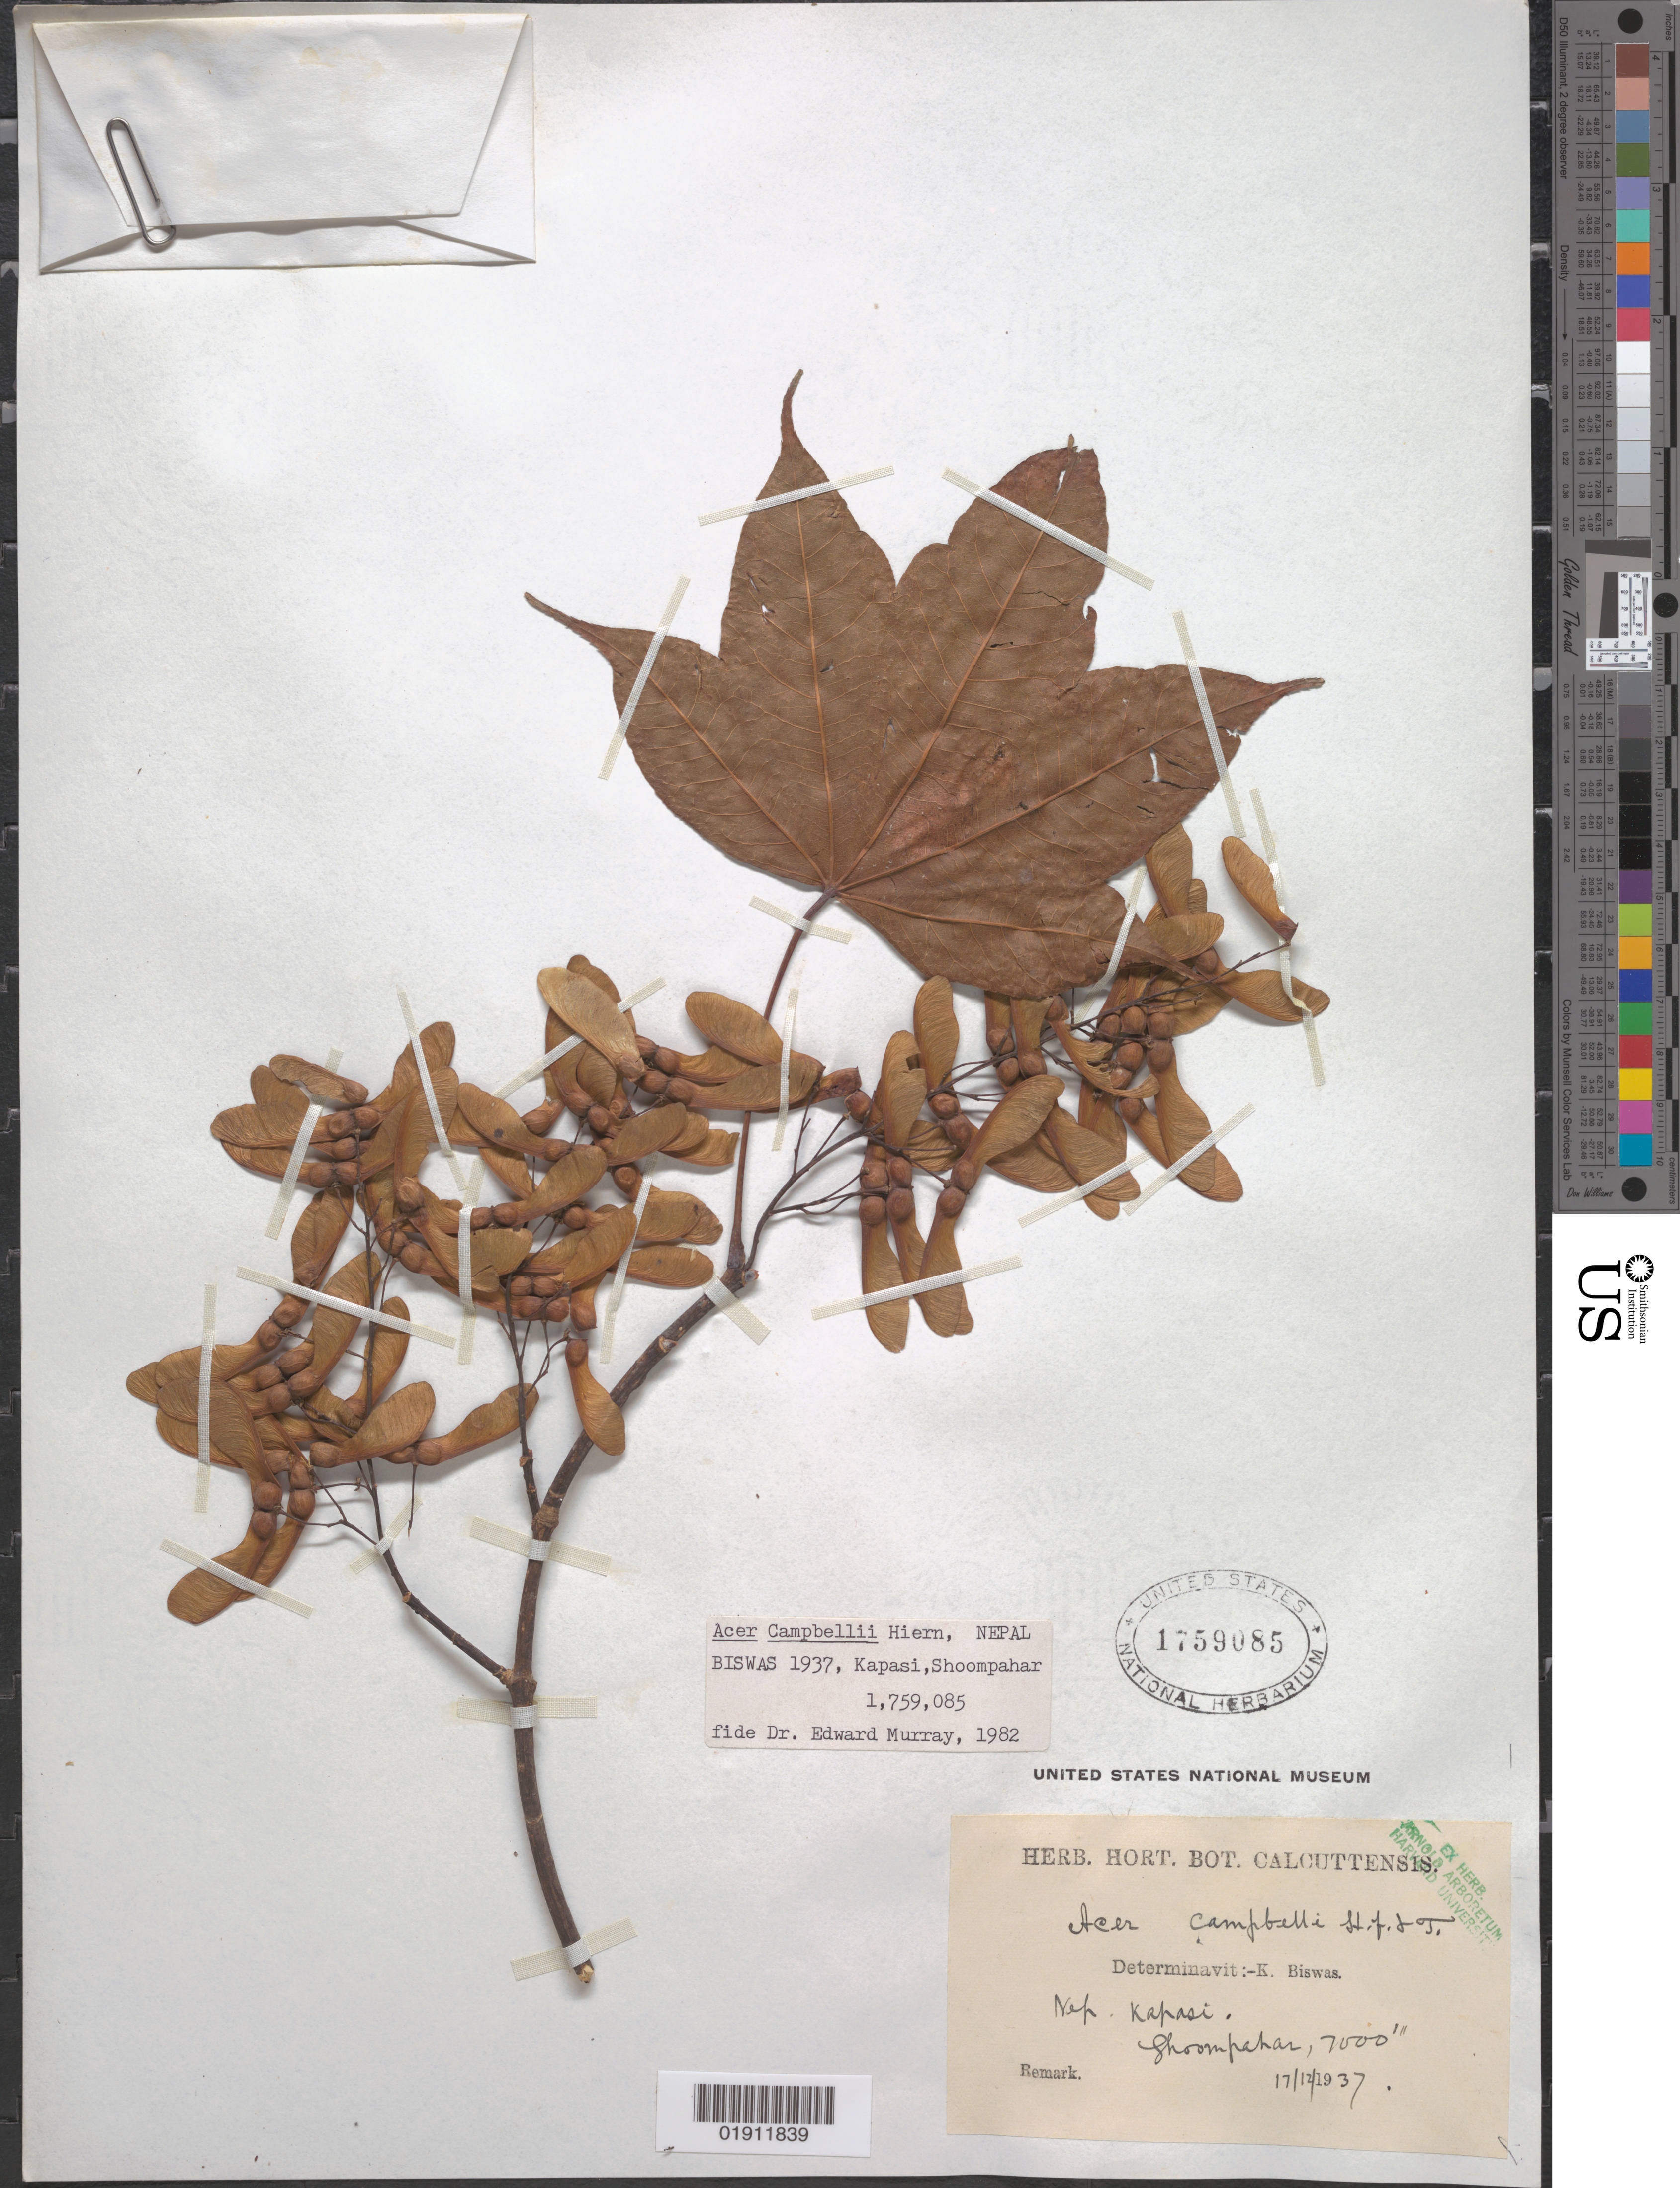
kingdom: Plantae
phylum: Tracheophyta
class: Magnoliopsida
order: Sapindales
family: Sapindaceae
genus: Acer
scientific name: Acer campbellii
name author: Hook. f. & Thomson ex Hiern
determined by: Murray, Edward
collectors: K. Biswas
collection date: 1937-12-17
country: Nepal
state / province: Mid Western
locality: Kapasi, Shoompahar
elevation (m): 2134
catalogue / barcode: US 1759085